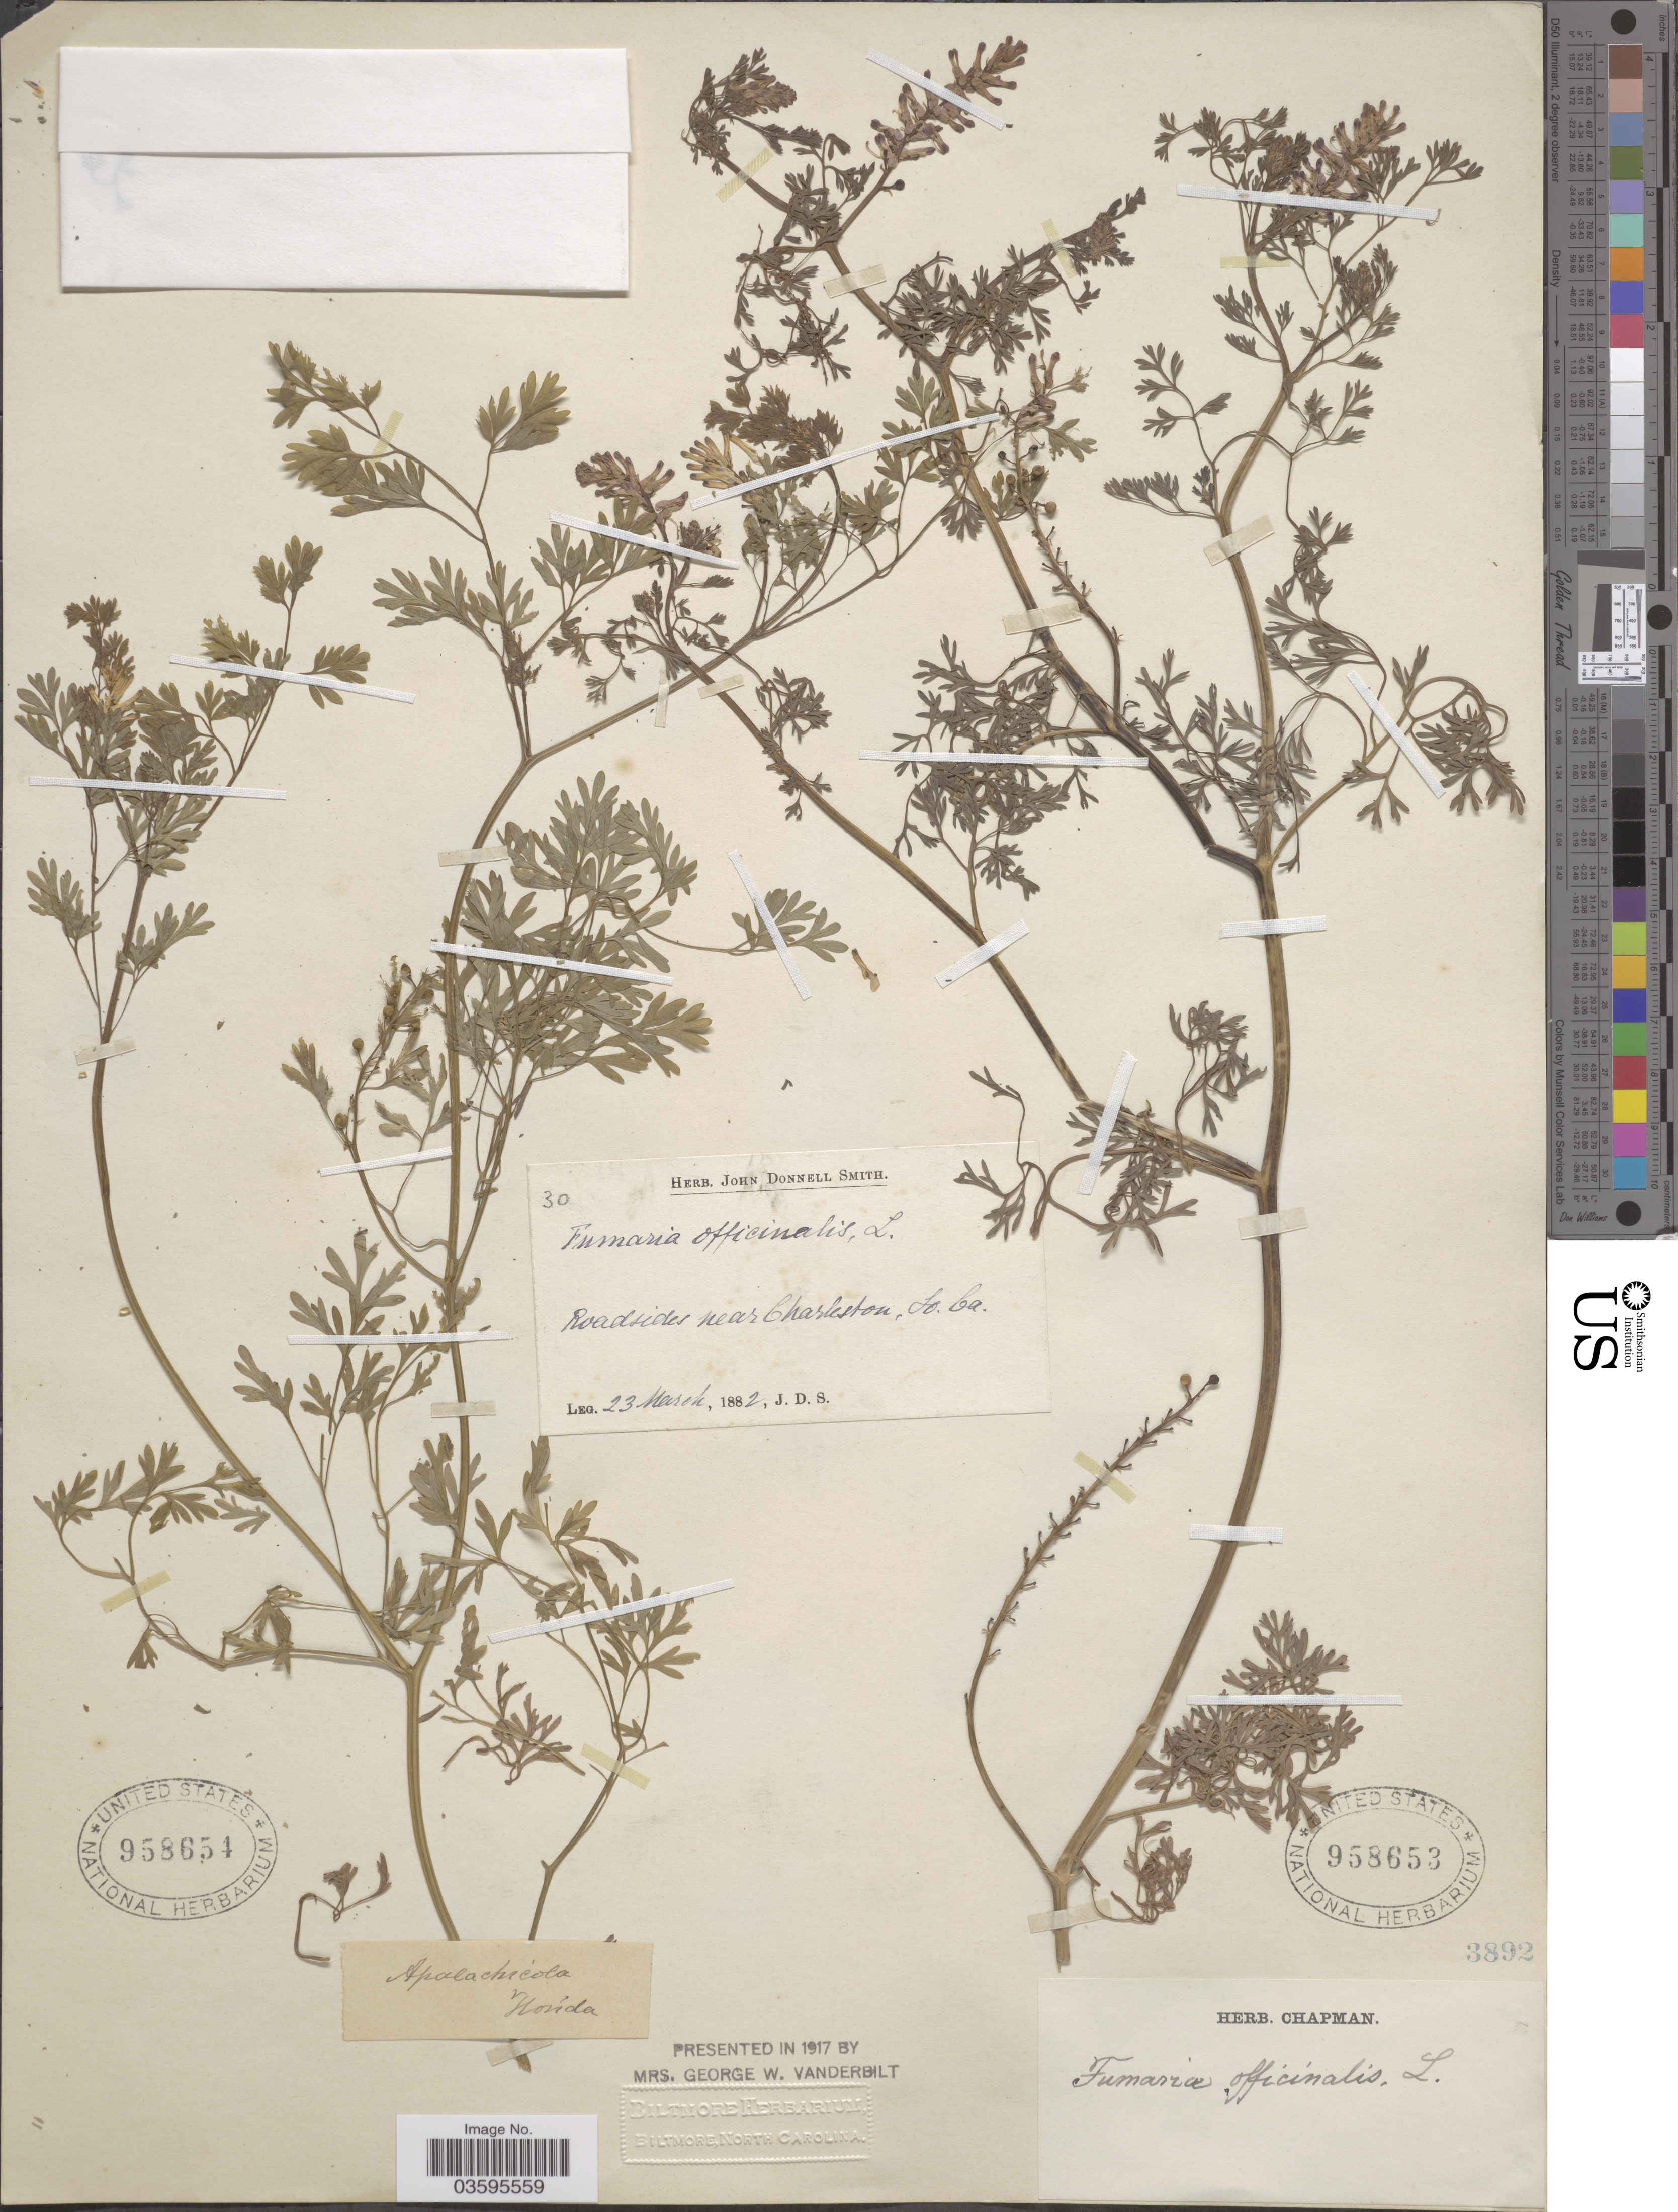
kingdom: Plantae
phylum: Tracheophyta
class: Magnoliopsida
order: Ranunculales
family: Papaveraceae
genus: Fumaria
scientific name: Fumaria officinalis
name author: L.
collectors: J. Donnell Smith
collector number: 30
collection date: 1882-03-23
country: United States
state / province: South Carolina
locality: Roadside near Charleston.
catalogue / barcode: US 958654